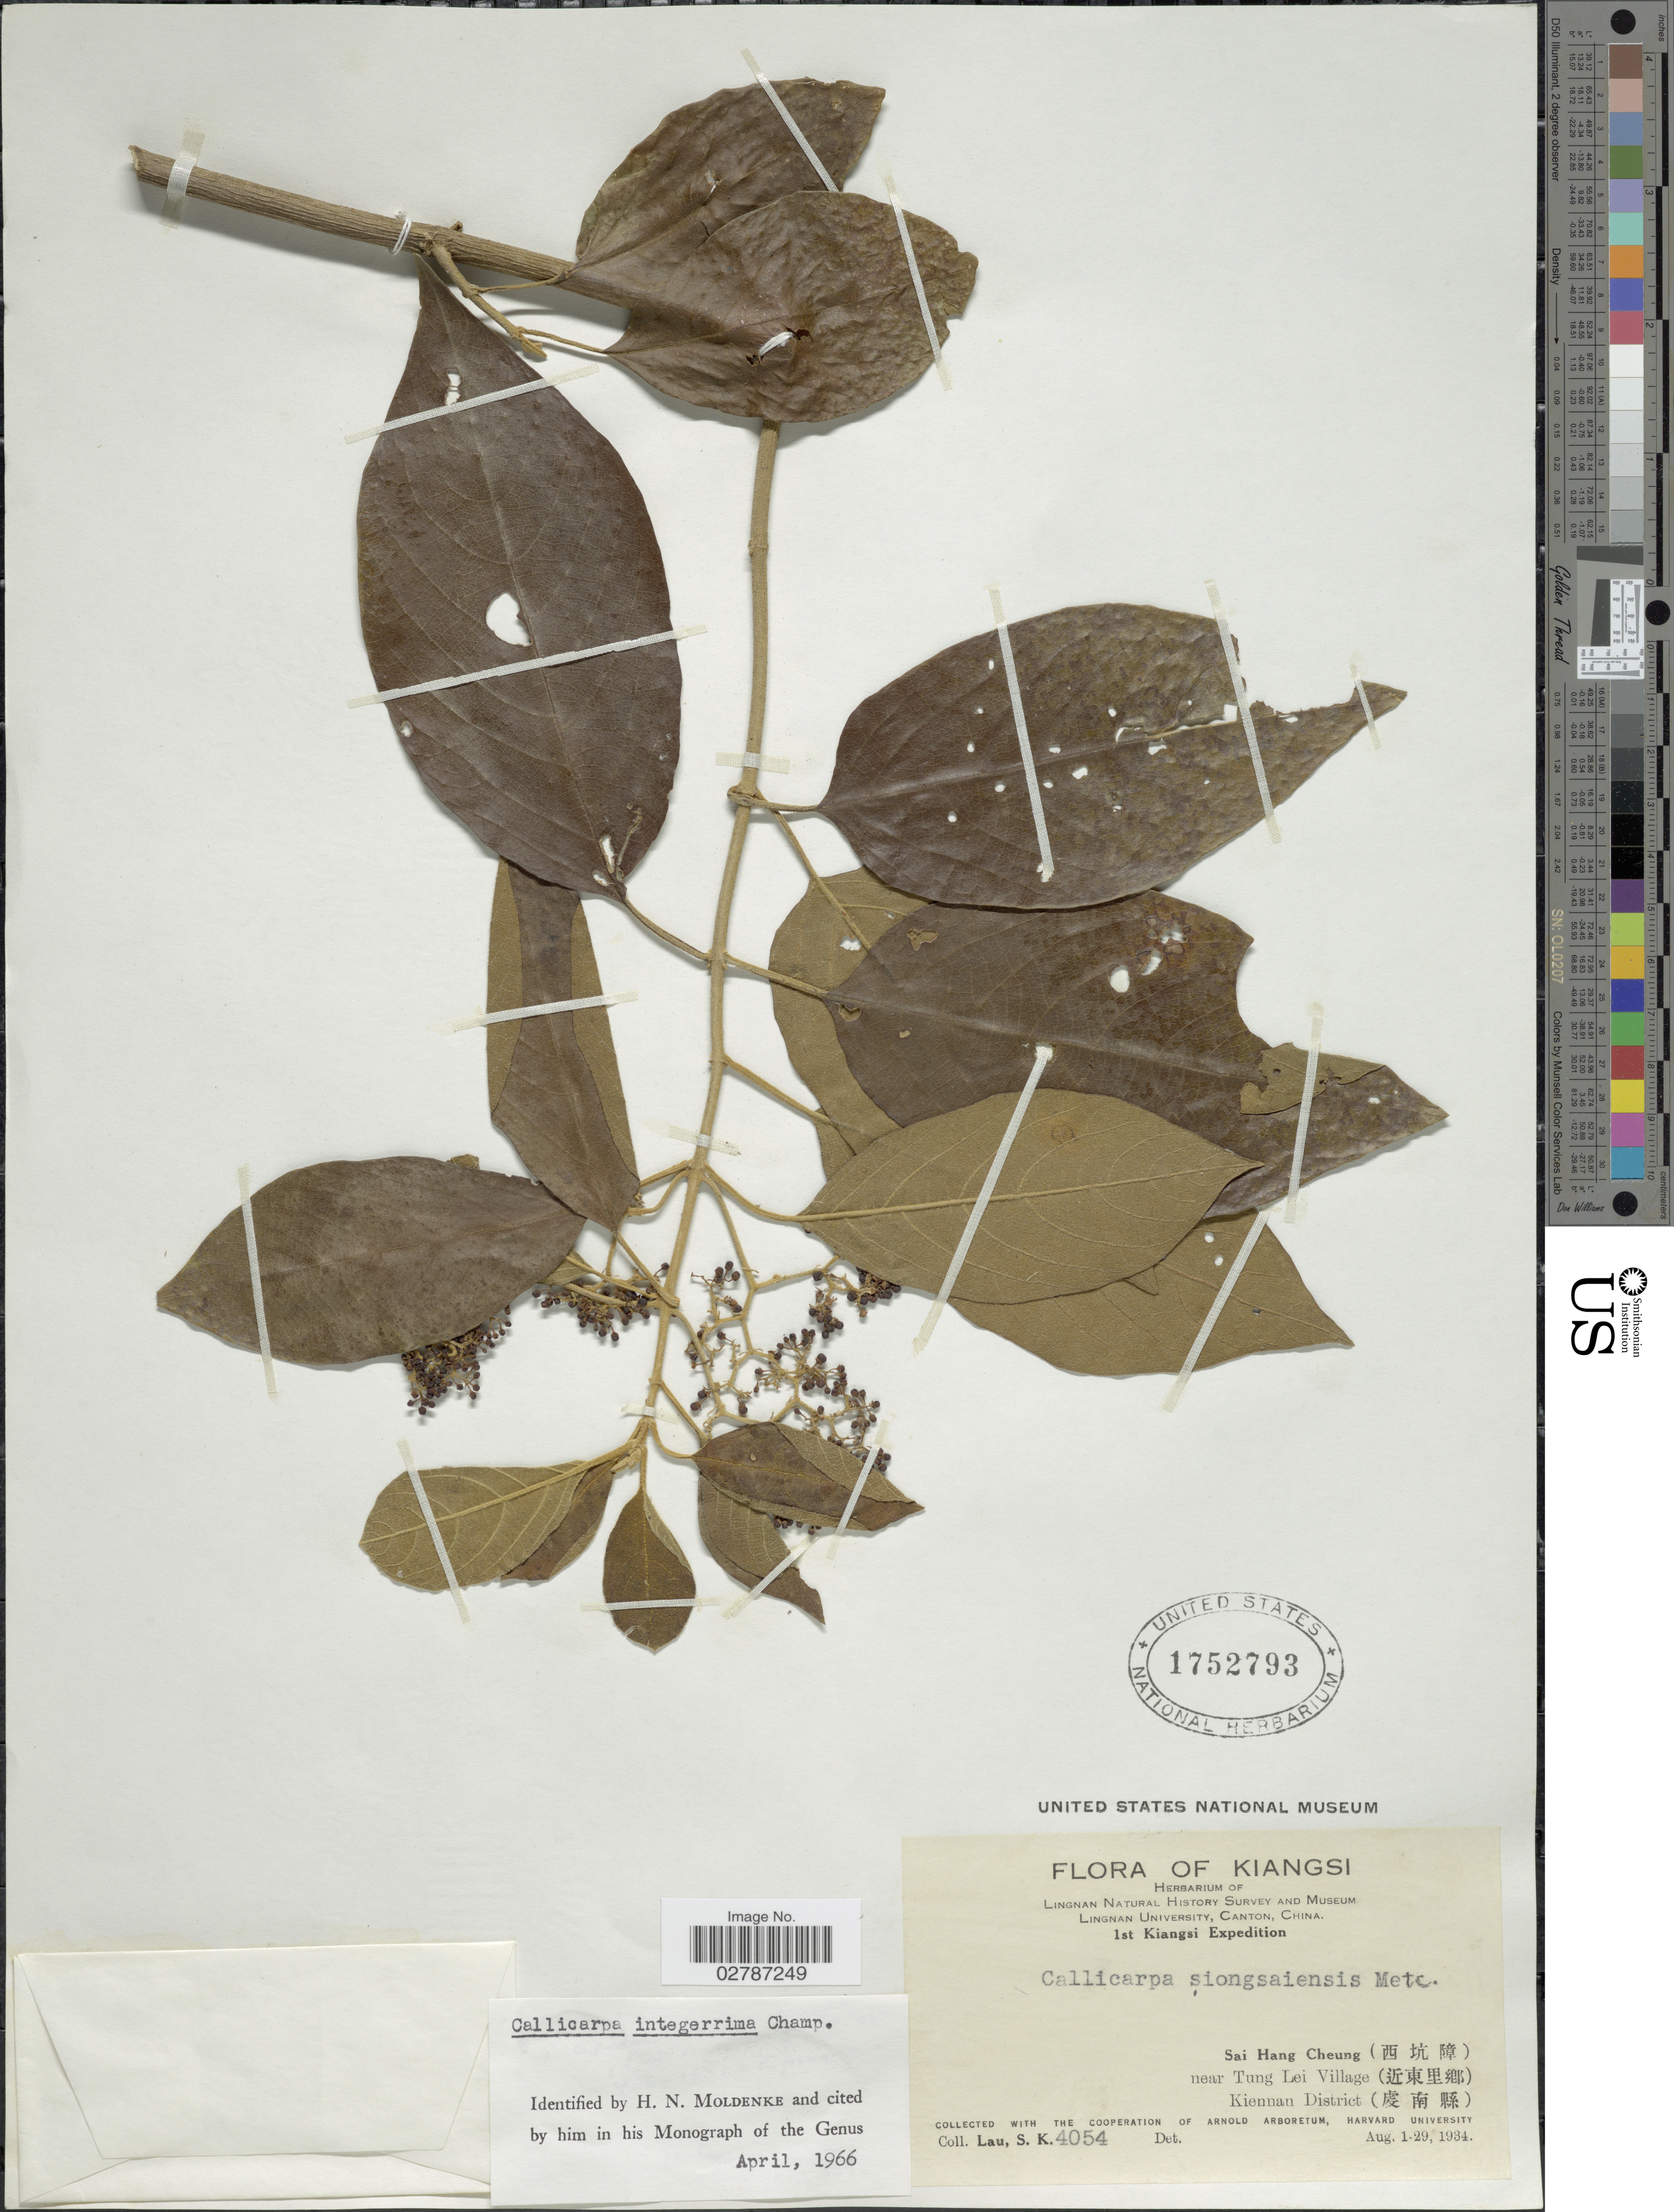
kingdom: Plantae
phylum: Tracheophyta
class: Magnoliopsida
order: Lamiales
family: Lamiaceae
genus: Callicarpa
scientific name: Callicarpa integerrima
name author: Champ. ex Benth.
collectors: S. K. Lau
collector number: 4054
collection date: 1934-08-01/1934-08-29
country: China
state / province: Jiangxi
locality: Kiangsi. Sai Hang Cheung (X) near Tung Lei Village (X). Kiennan District (X).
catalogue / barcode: US 1752793